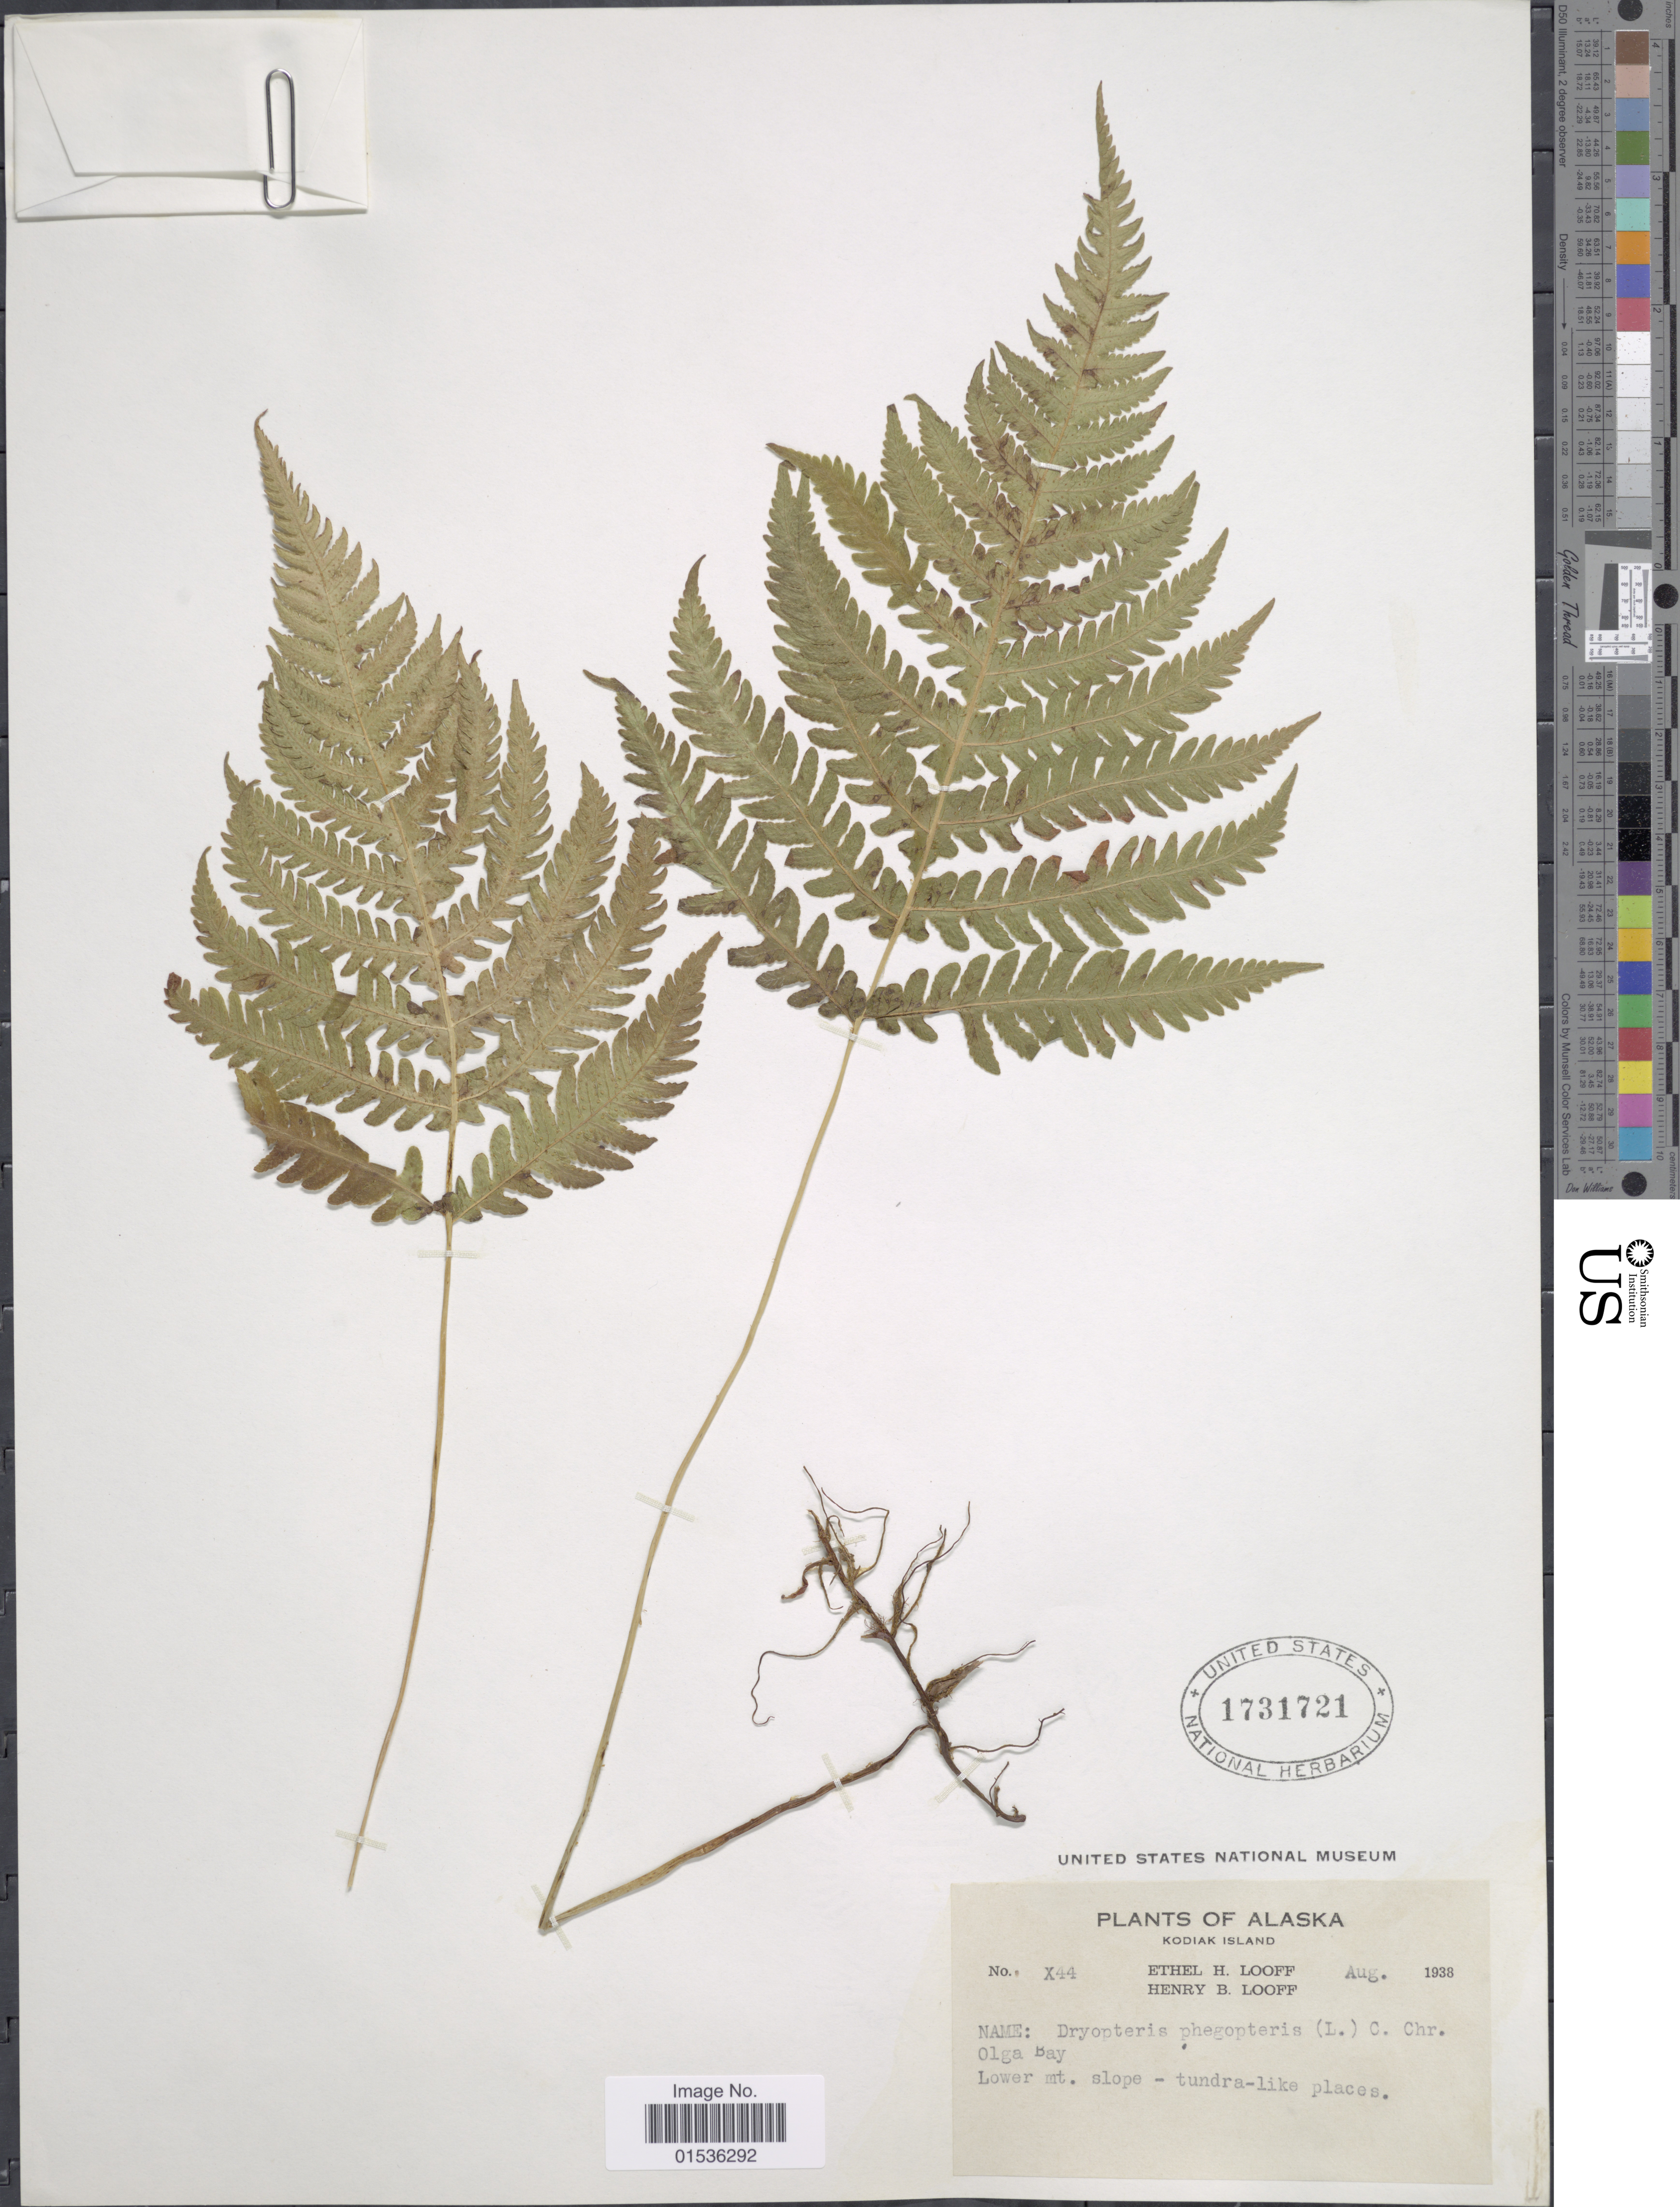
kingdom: Plantae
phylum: Tracheophyta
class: Polypodiopsida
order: Polypodiales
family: Thelypteridaceae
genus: Phegopteris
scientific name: Phegopteris connectilis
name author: (Michx.) Watt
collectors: E. Looff & H. Looff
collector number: X44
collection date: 1938-08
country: United States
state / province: Alaska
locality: Alaska, Kodiak Island. Olga Bay. Lower Mt. slope -tundra-like places.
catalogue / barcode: US 1731721